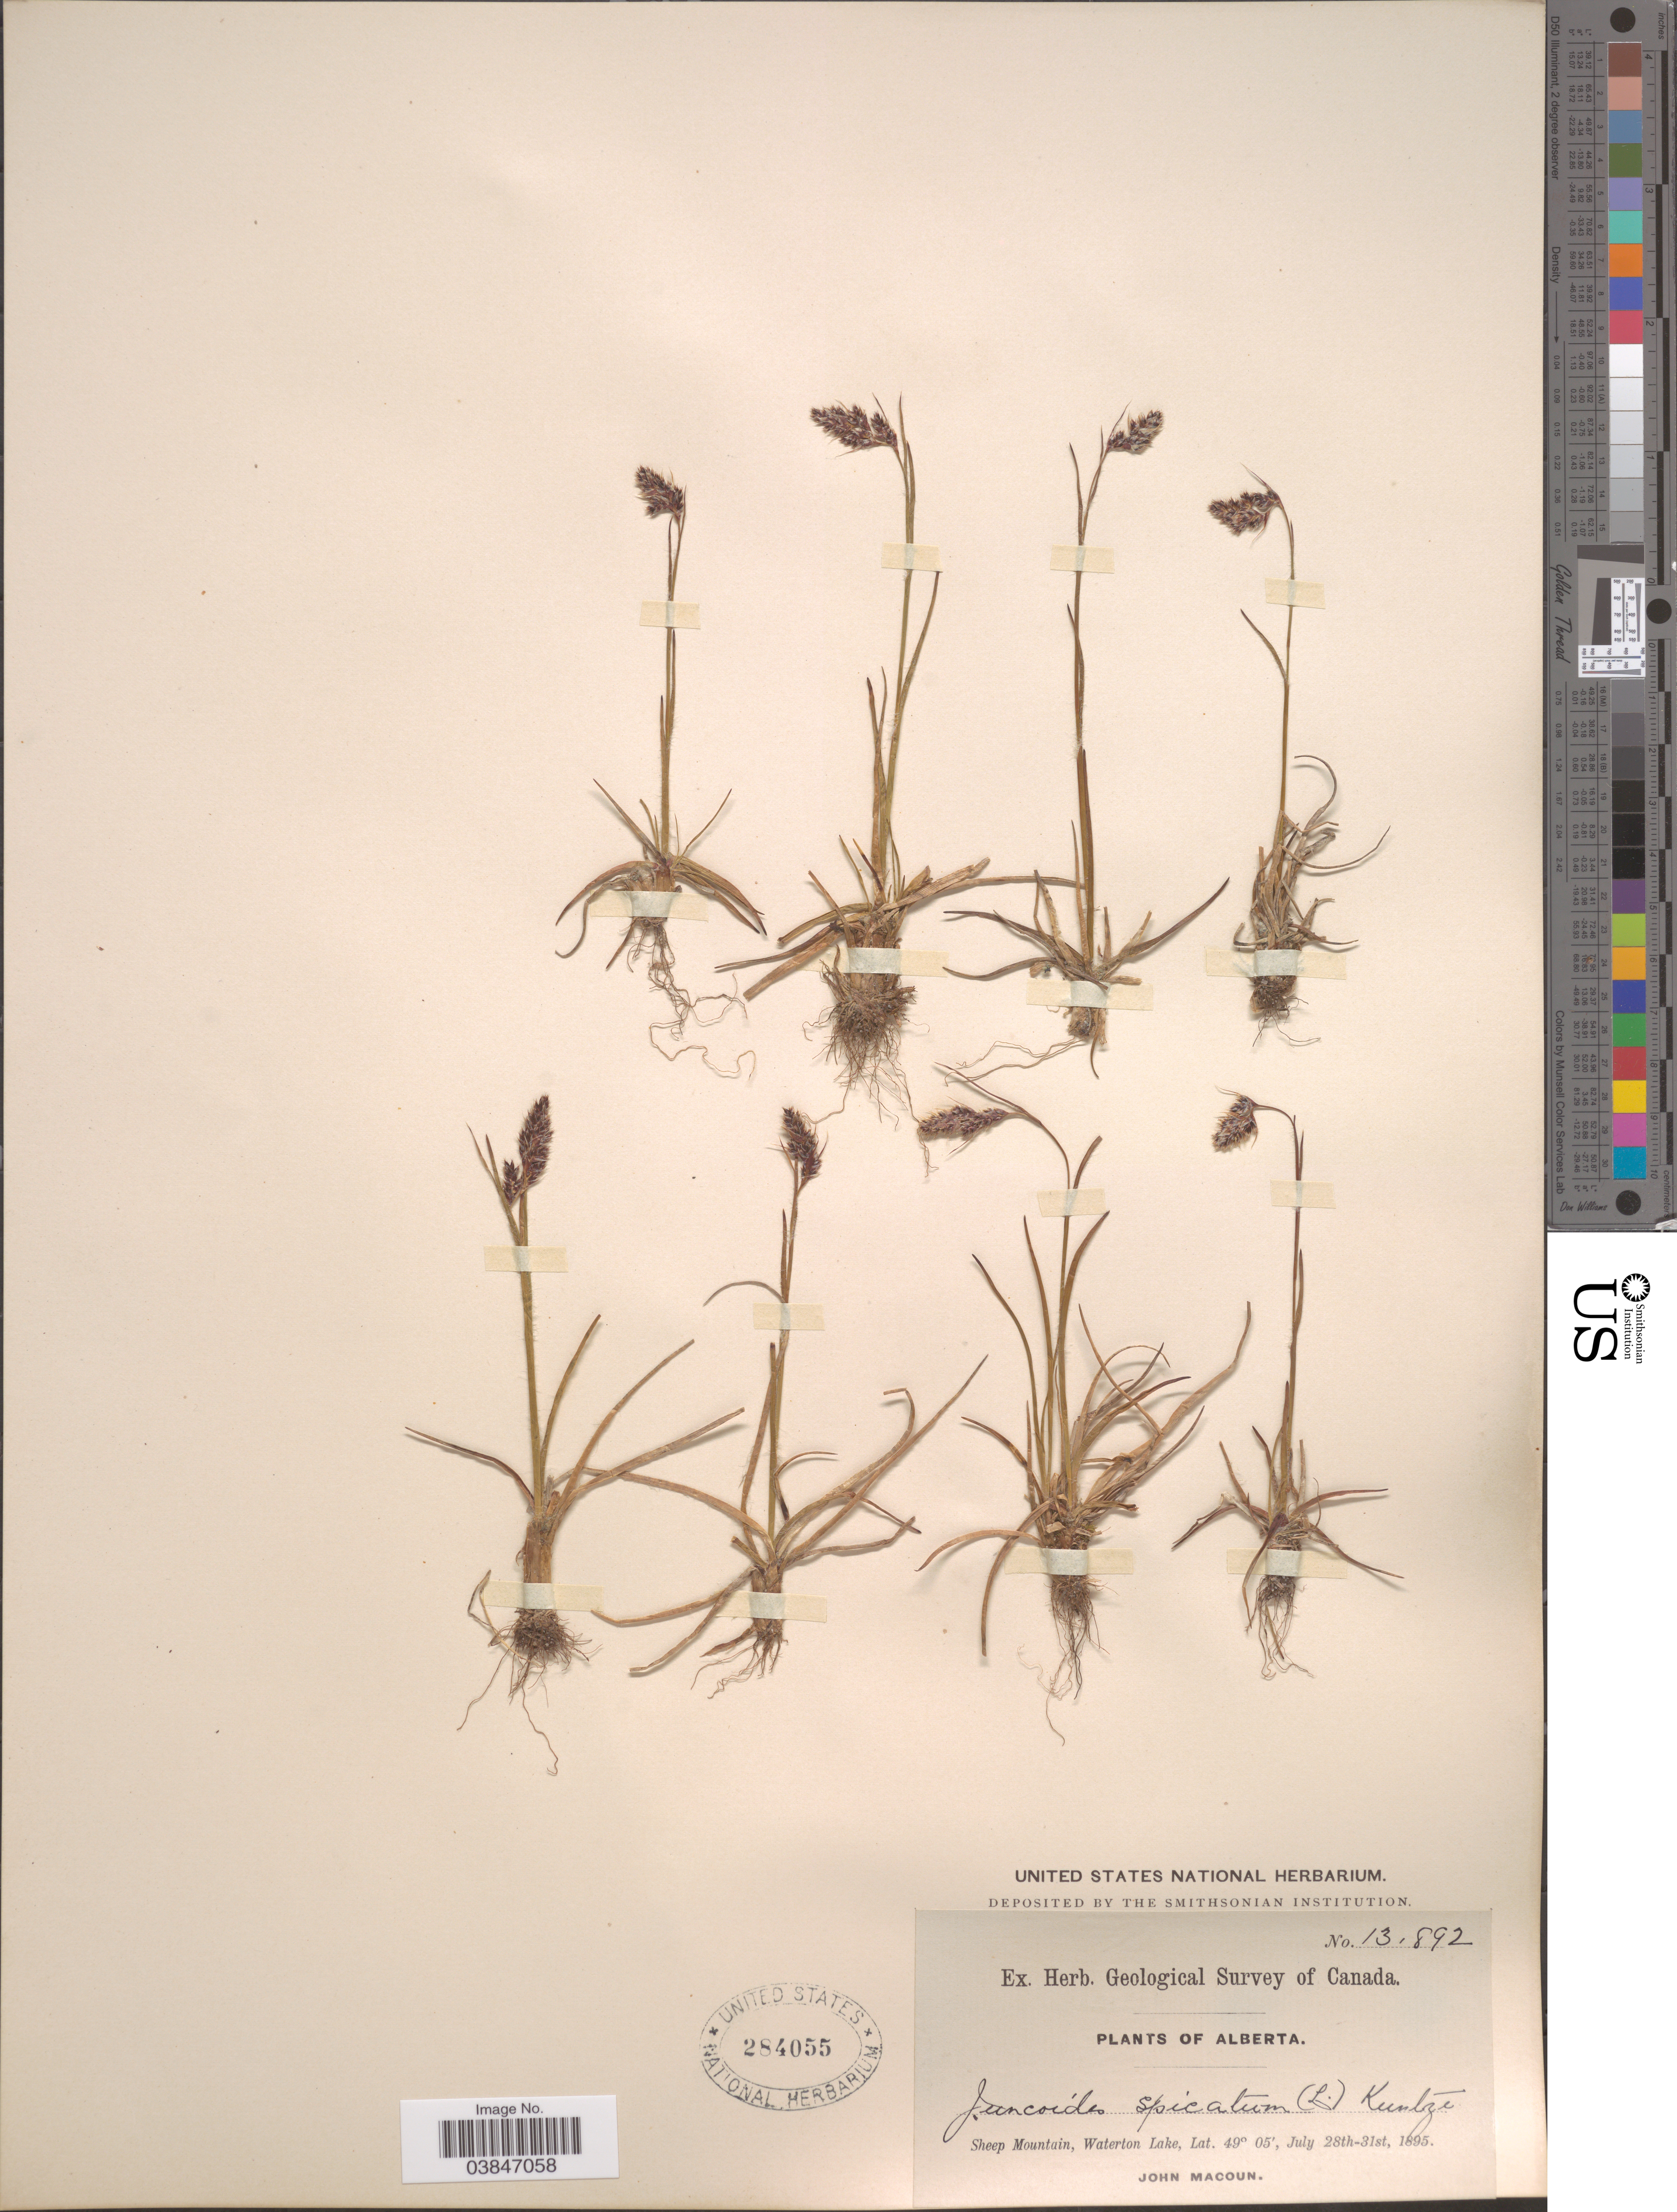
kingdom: Plantae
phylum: Tracheophyta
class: Liliopsida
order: Poales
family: Juncaceae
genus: Luzula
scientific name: Luzula spicata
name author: (L.) DC.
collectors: J. Macoun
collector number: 13892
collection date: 1895-07-28/1895-07-31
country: Canada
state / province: Alberta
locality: Sheep Mountain, Waterton Lake.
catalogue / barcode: US 284055